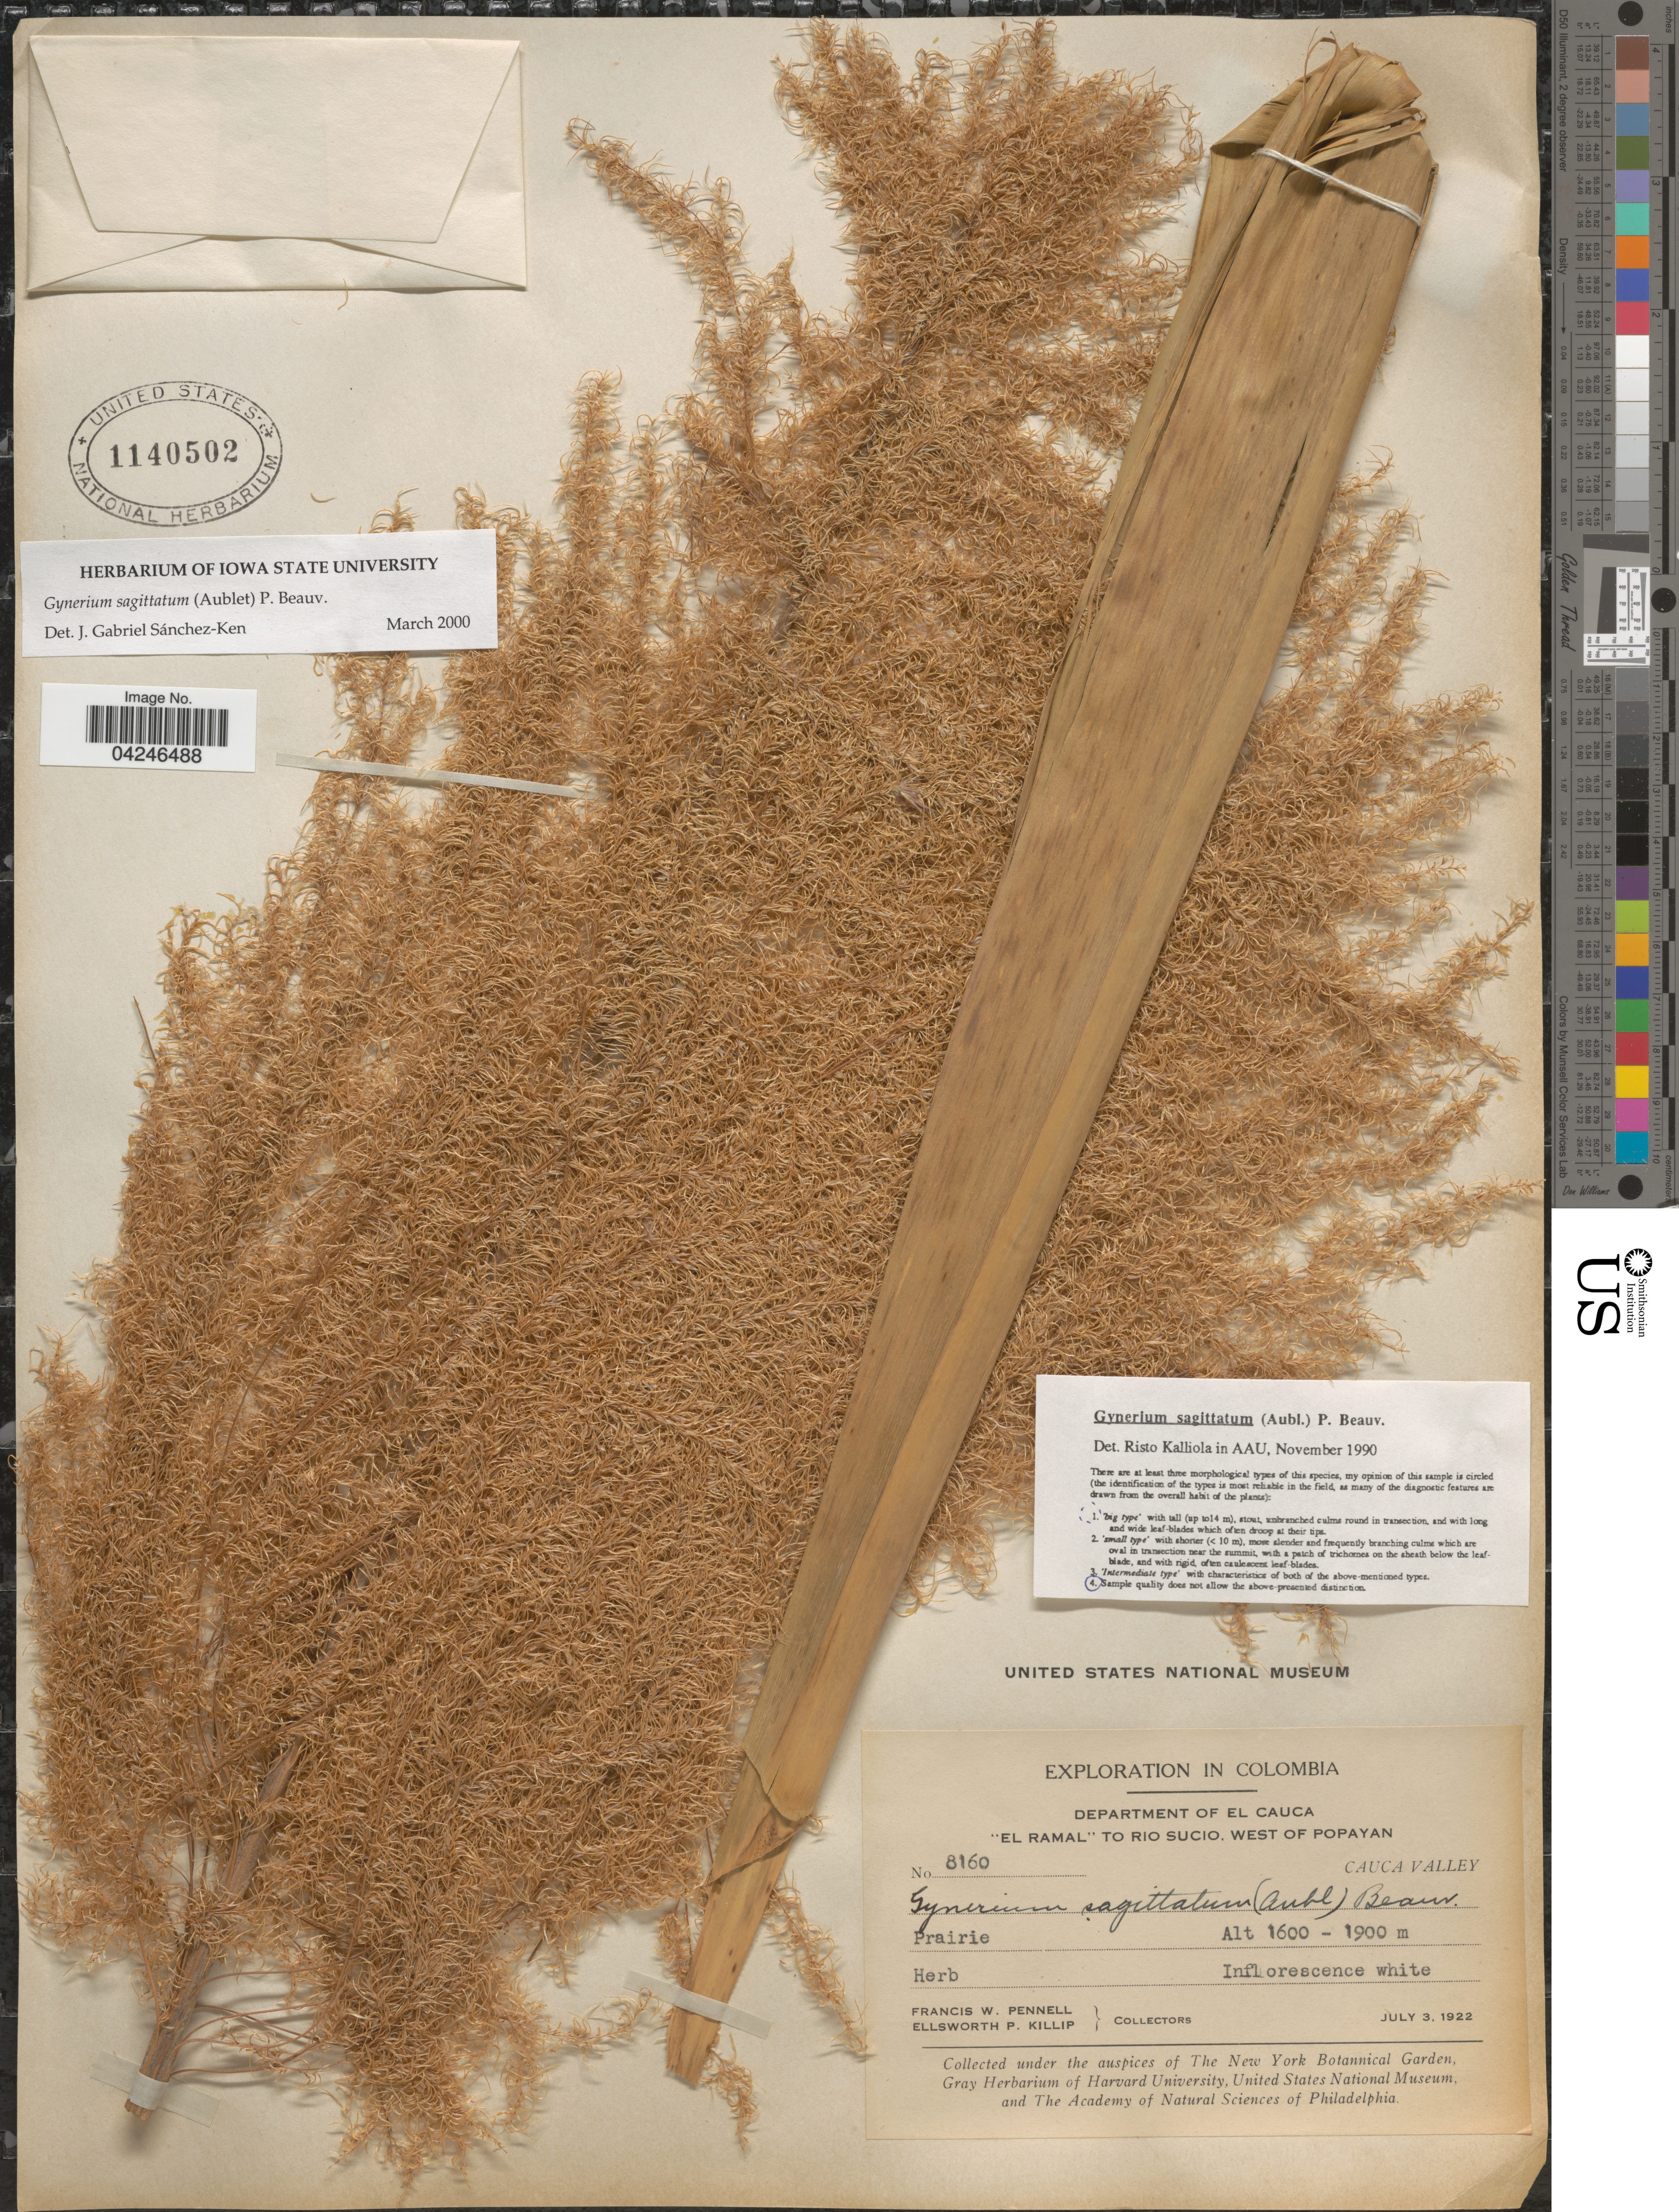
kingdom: Plantae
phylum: Tracheophyta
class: Liliopsida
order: Poales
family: Poaceae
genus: Gynerium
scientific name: Gynerium sagittatum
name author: (Aubl.) P. Beauv.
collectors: F. W. Pennell & E. P. Killip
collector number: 8160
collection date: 1922-07-03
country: Colombia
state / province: Cauca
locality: Exploration in Colombia. Department of El Cauca. "El Ramal" to Rio Sucio, west of Popayan. Cauca Valley.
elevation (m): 1600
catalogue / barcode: US 1140502